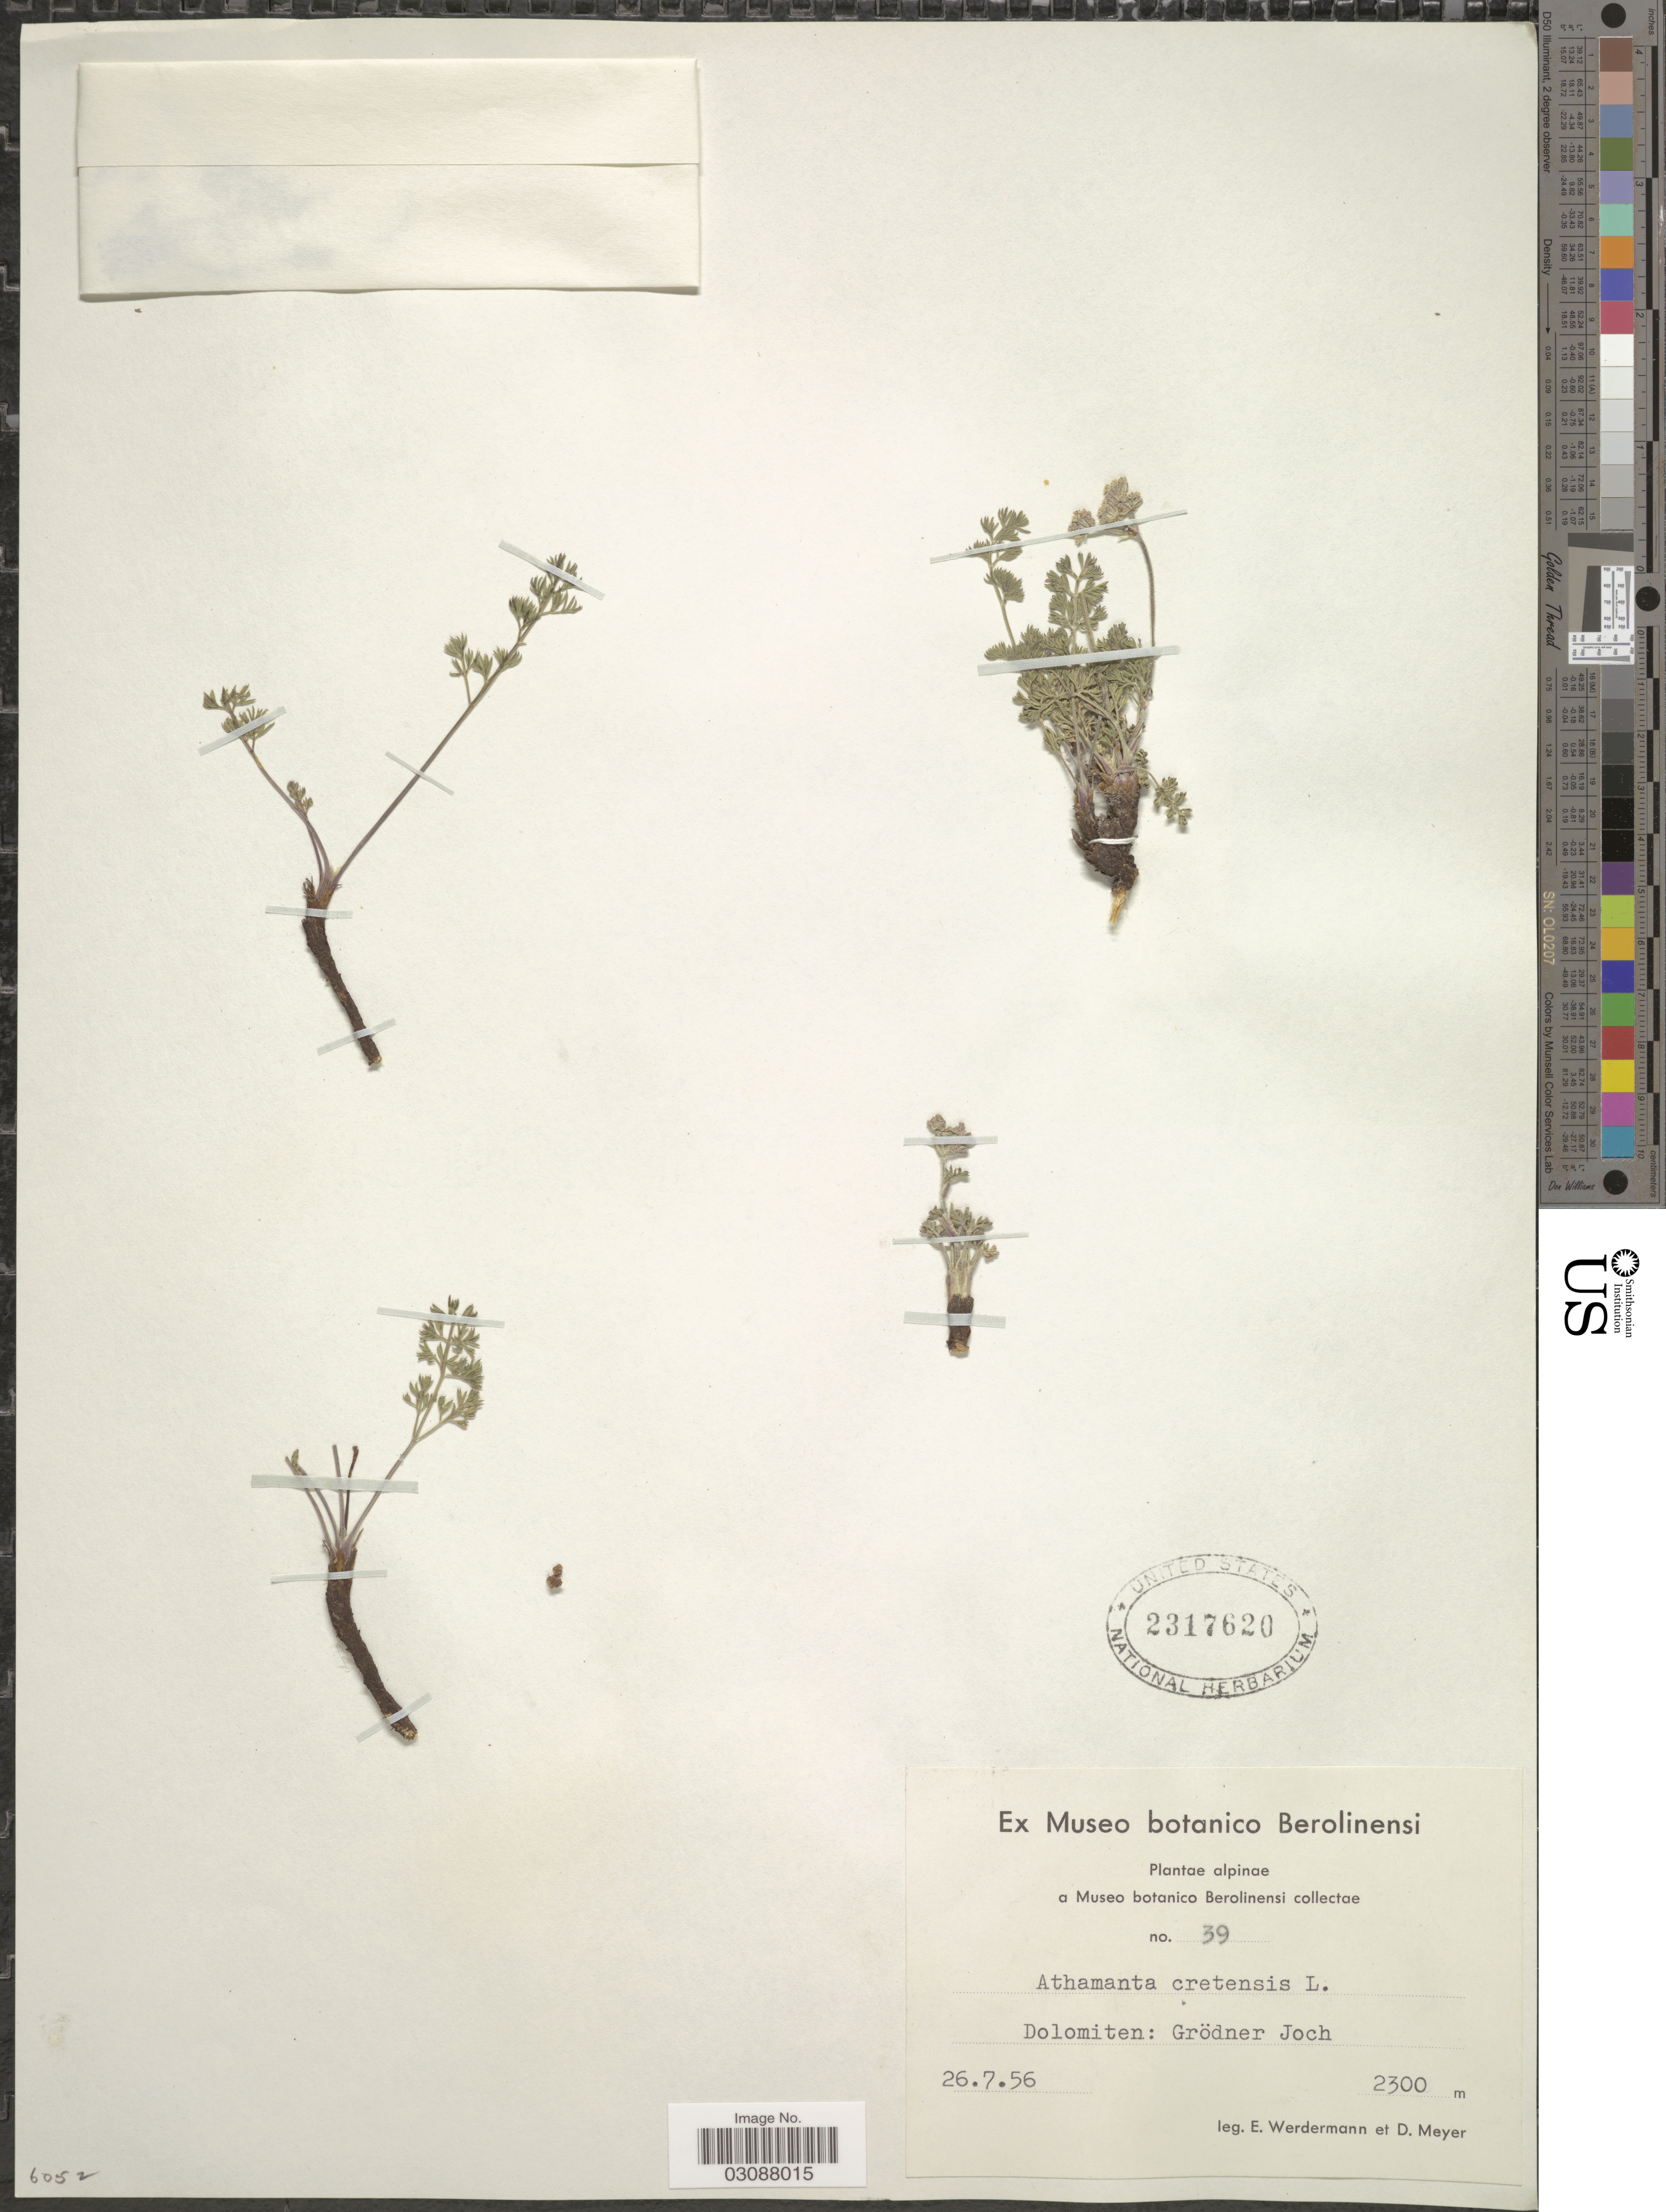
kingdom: Plantae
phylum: Tracheophyta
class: Magnoliopsida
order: Apiales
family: Apiaceae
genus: Athamanta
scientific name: Athamanta cretensis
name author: L.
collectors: E. Werdermann & D. Meyer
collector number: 39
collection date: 1956-07-26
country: Italy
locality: Alpinae. Dolomiten: Grödner Joch.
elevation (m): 2300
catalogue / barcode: US 2317620